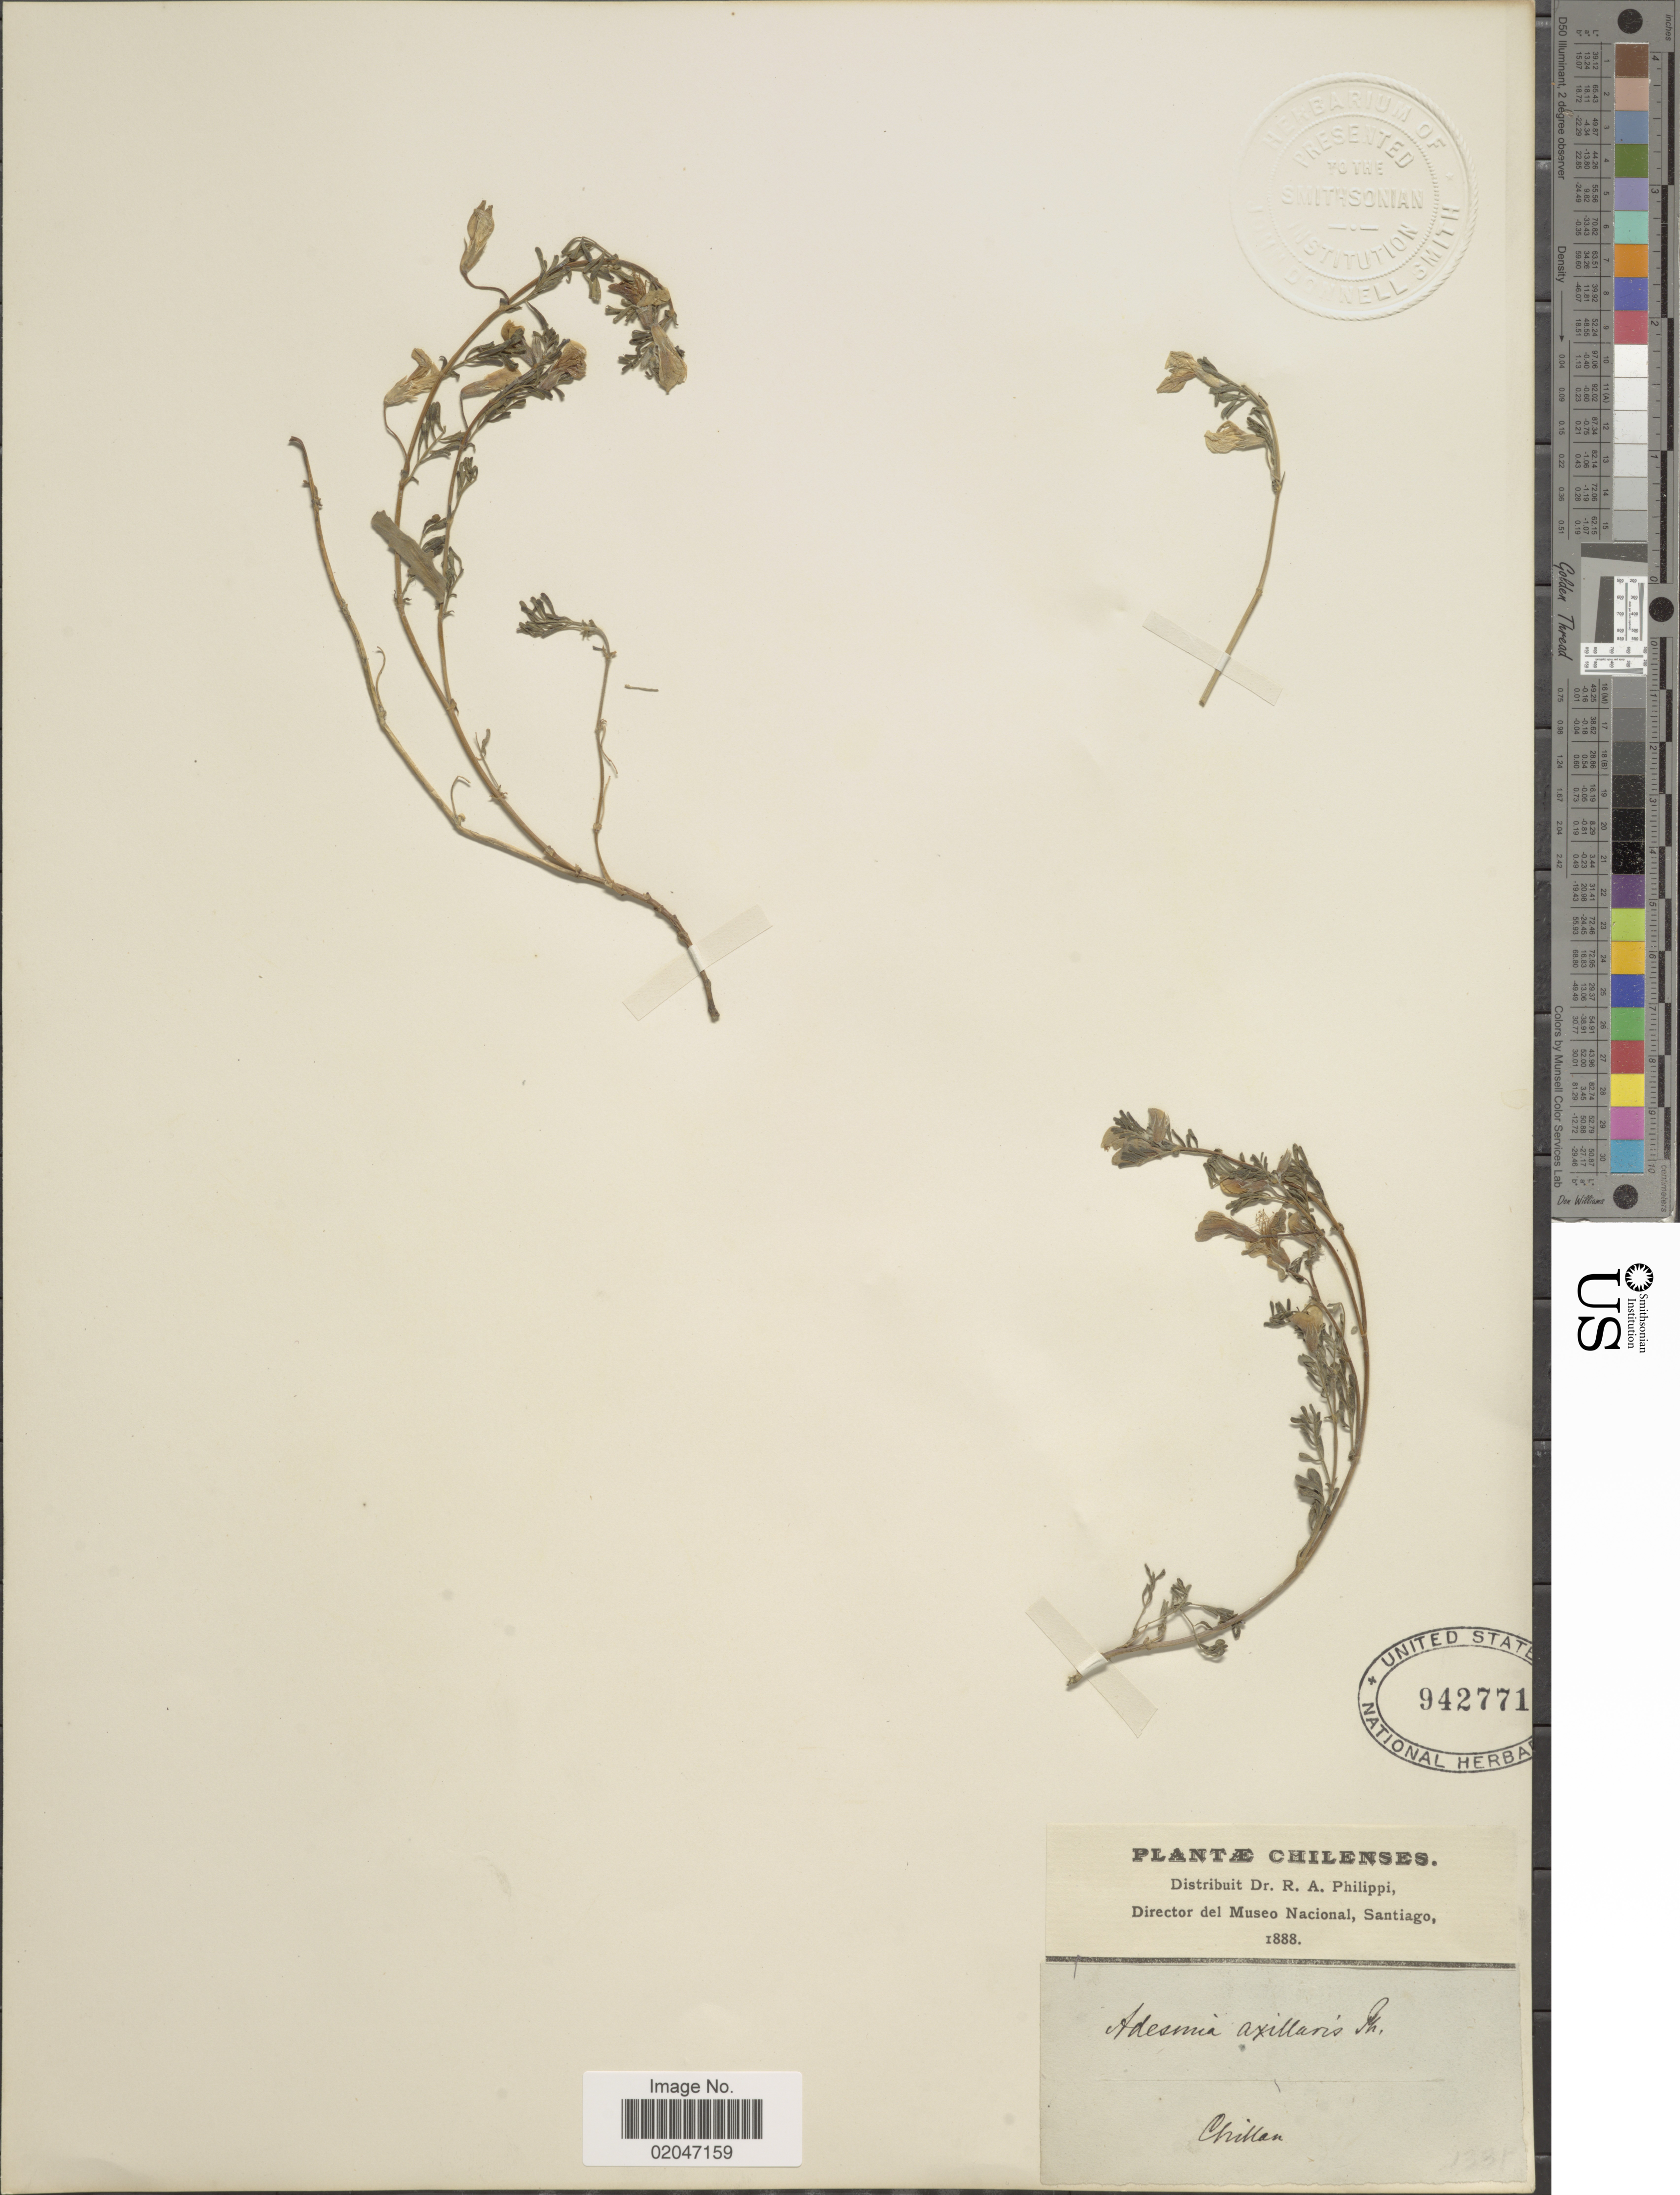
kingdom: Plantae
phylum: Tracheophyta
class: Magnoliopsida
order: Fabales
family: Fabaceae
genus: Adesmia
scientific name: Adesmia parvifolia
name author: Phil.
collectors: R. A. Philippi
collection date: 1888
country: Chile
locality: Chillan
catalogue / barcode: US 942771